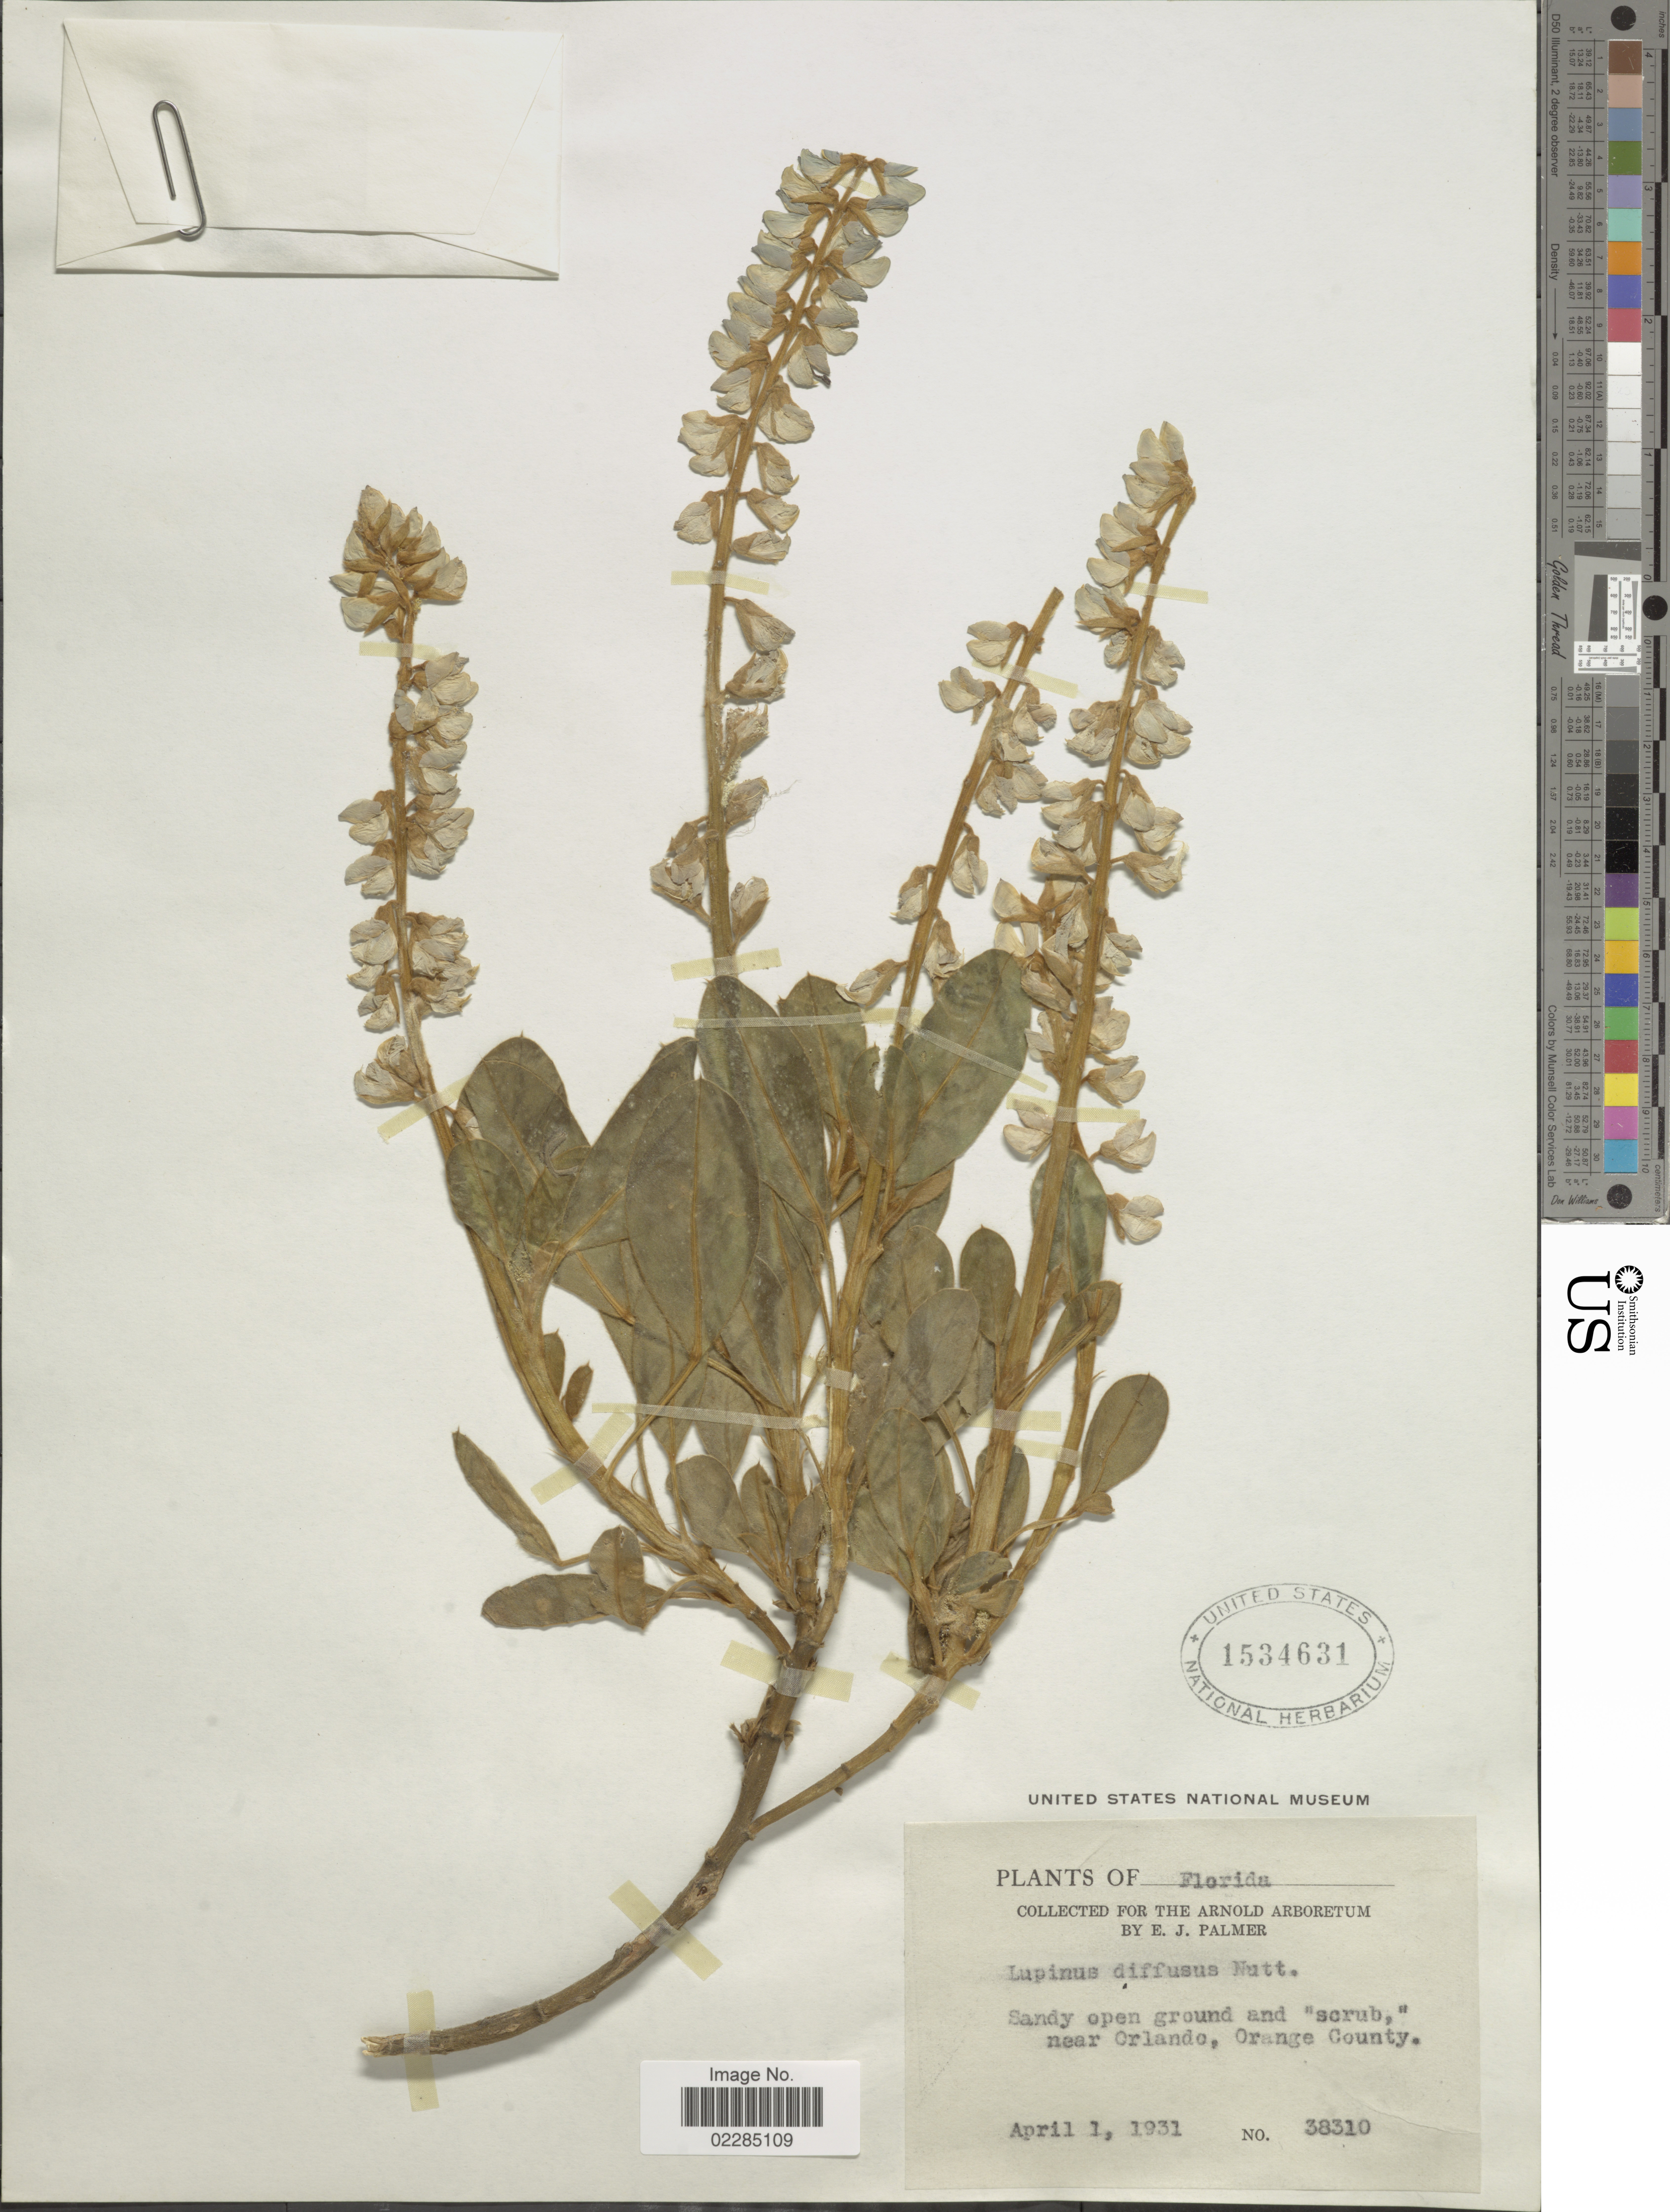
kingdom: Plantae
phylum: Tracheophyta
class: Magnoliopsida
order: Fabales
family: Fabaceae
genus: Lupinus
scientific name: Lupinus diffusus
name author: Nutt.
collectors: E. J. Palmer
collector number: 38310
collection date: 1931-04-01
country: United States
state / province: Florida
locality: Near Orlando, Orange County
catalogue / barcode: US 1534631